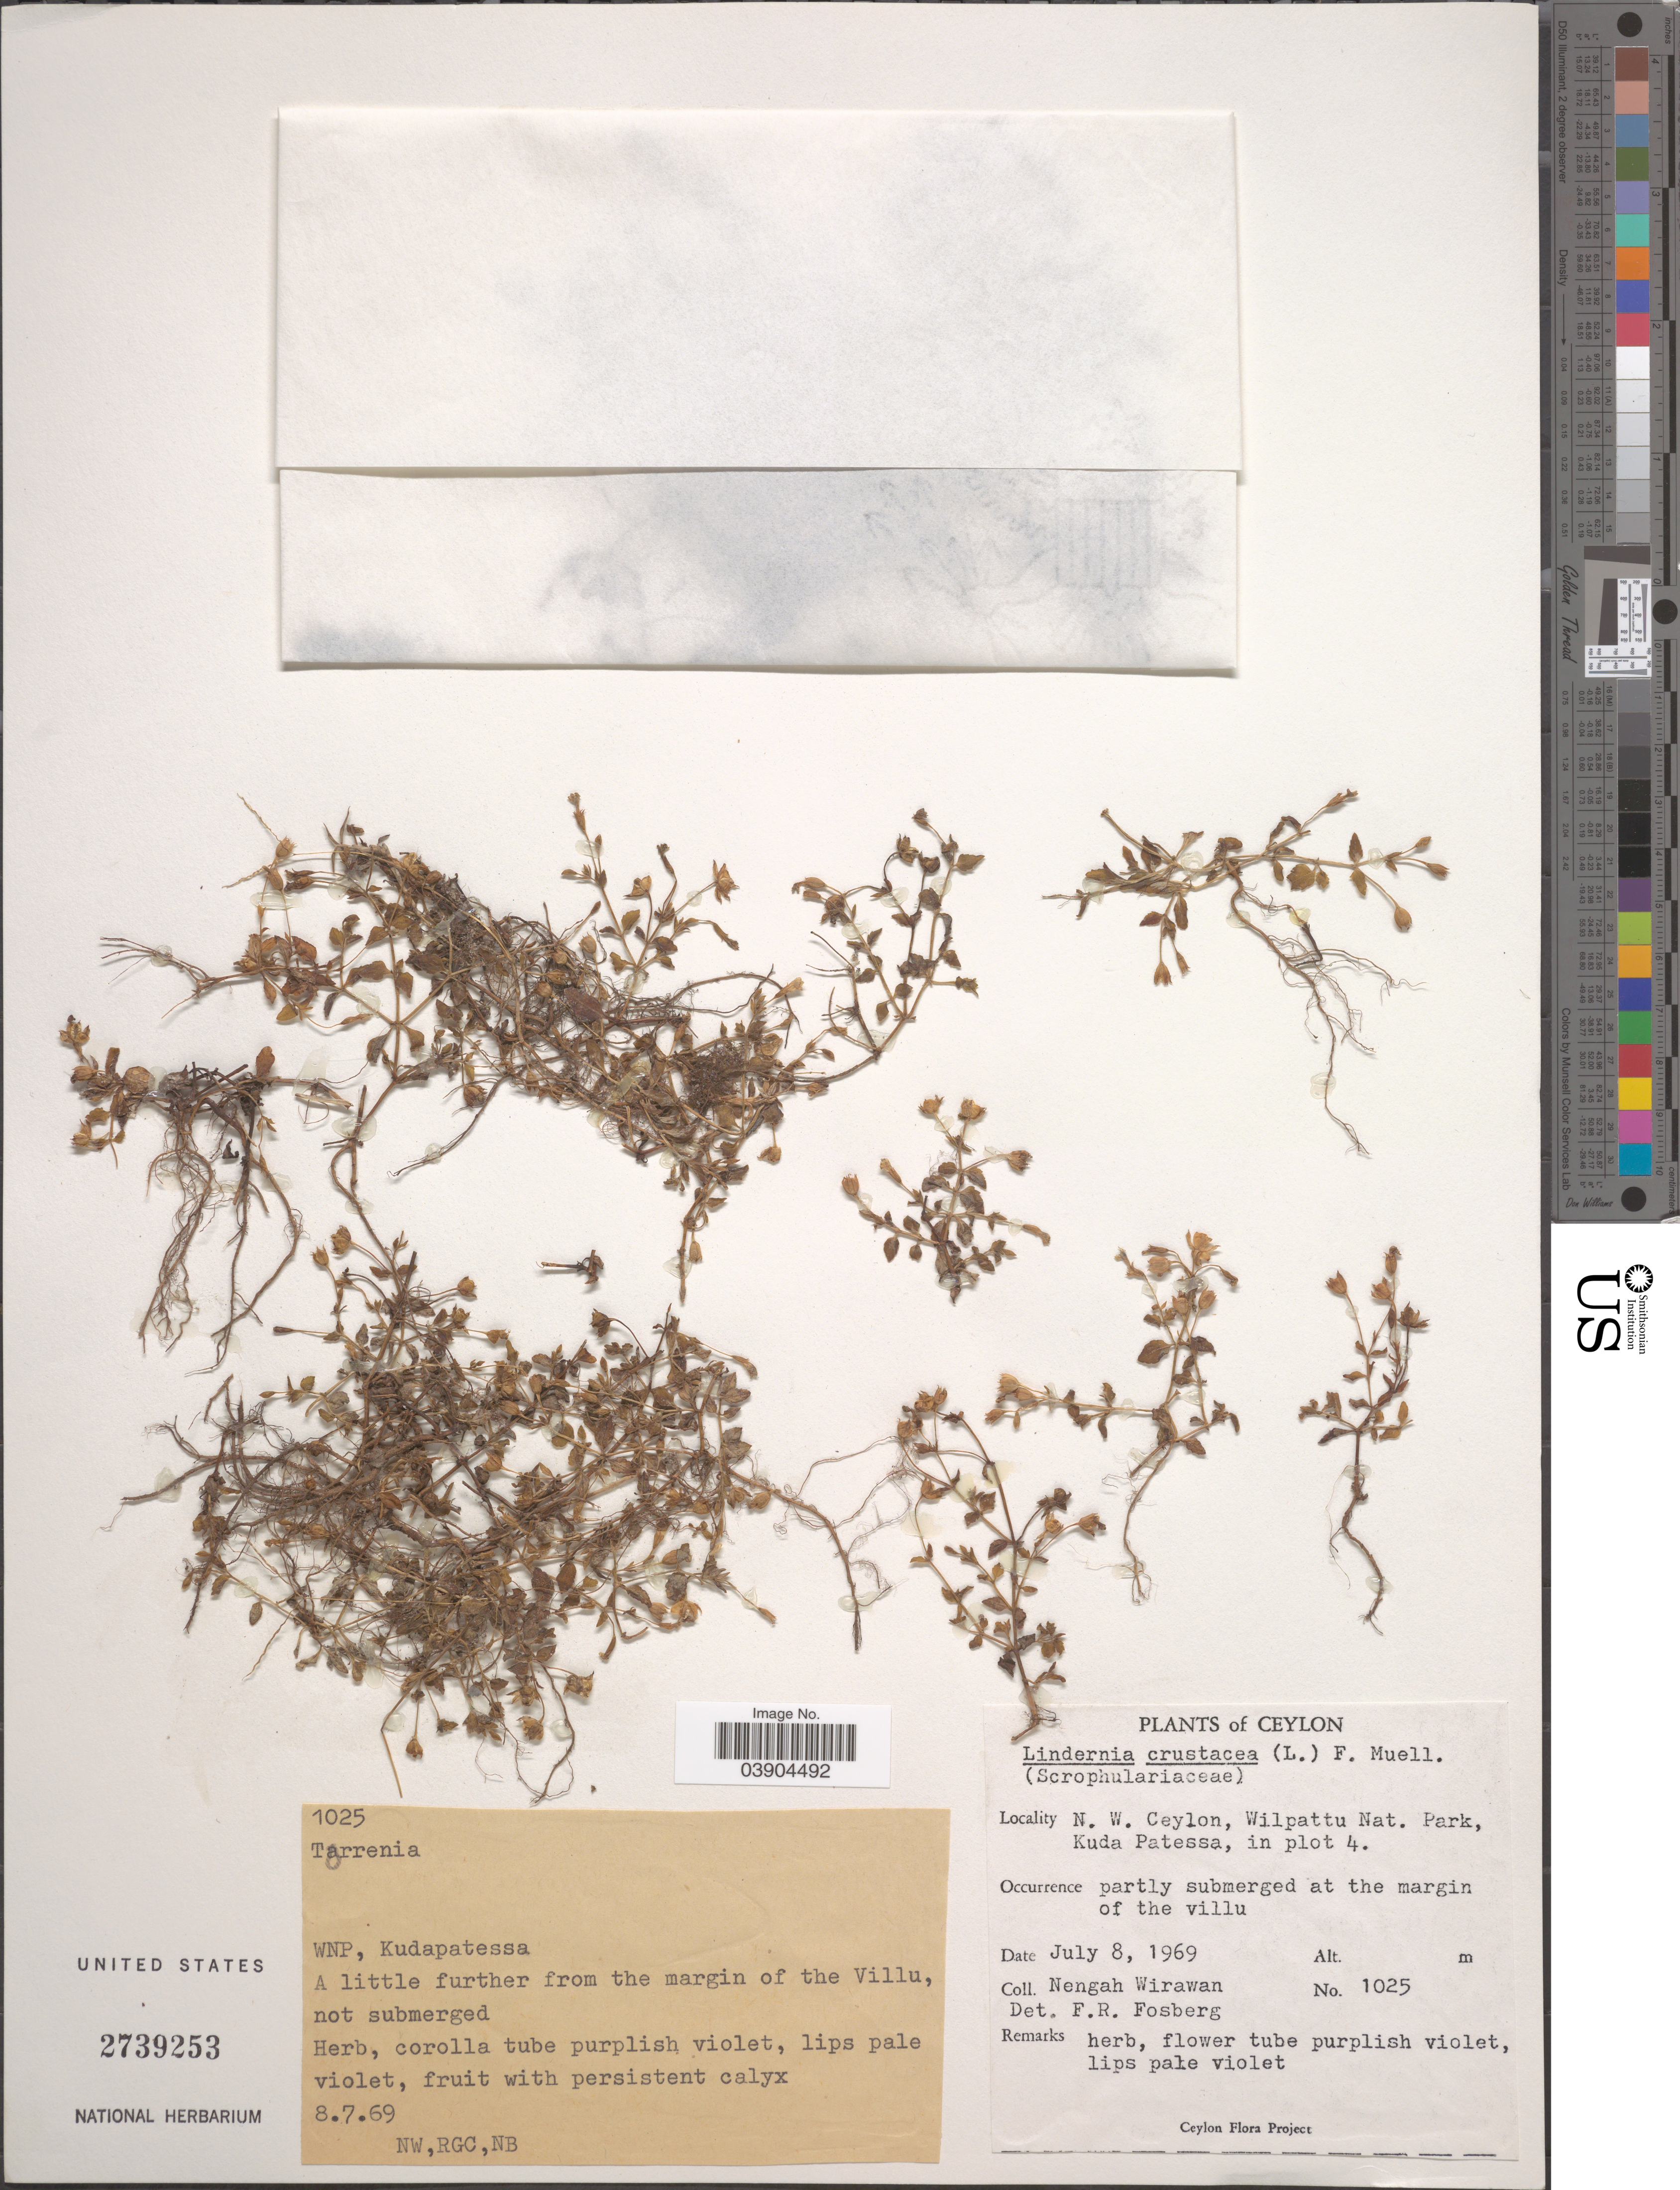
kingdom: Plantae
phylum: Tracheophyta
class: Magnoliopsida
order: Lamiales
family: Linderniaceae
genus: Lindernia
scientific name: Lindernia crustacea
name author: (L.) F. Muell.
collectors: N. Wirawan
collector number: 1025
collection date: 1969-07-08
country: Sri Lanka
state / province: North Western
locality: Ceylon. Wilpattu Nat. park, Kuda Patessa, in plot 4.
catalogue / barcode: US 2739253